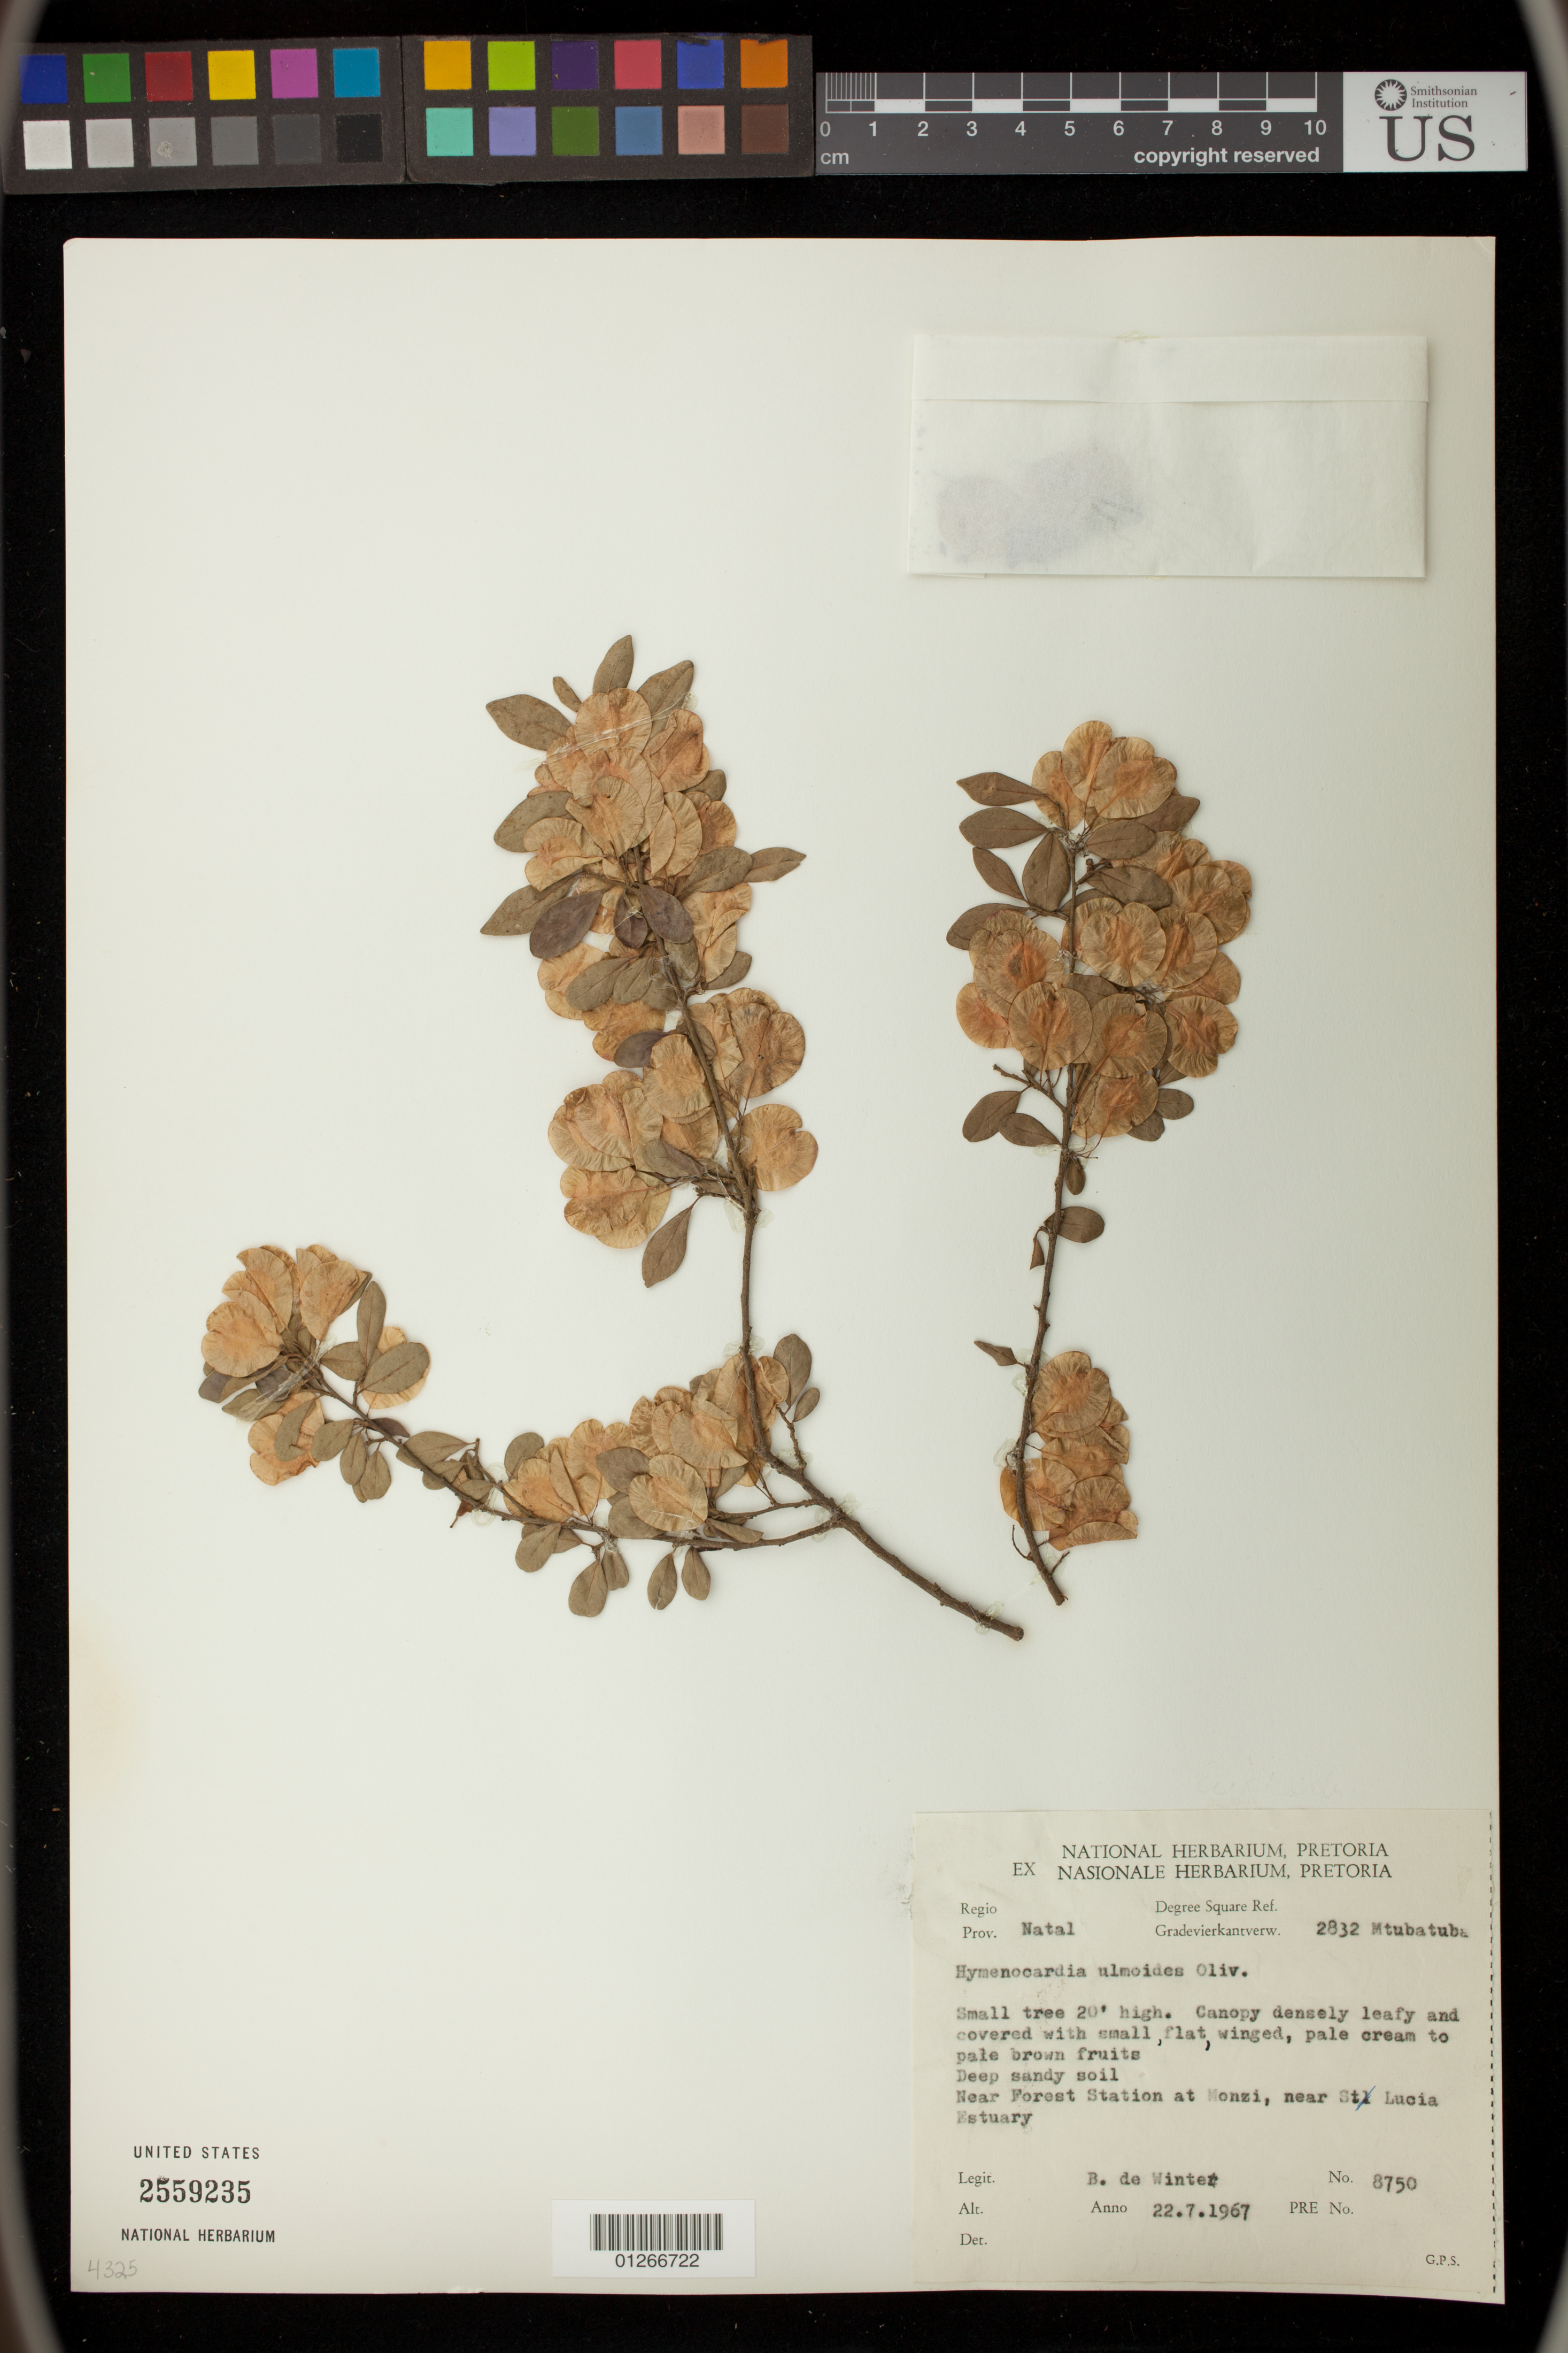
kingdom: Plantae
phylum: Tracheophyta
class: Magnoliopsida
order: Malpighiales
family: Phyllanthaceae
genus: Hymenocardia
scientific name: Hymenocardia ulmoides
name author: Oliv.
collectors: B. de Winter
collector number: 8750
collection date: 1967-07-22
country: South Africa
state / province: KwaZulu-Natal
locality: Mtubatuba, Near Forest Station at Monzi, near St. Lucia Estuary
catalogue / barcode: US 2559235